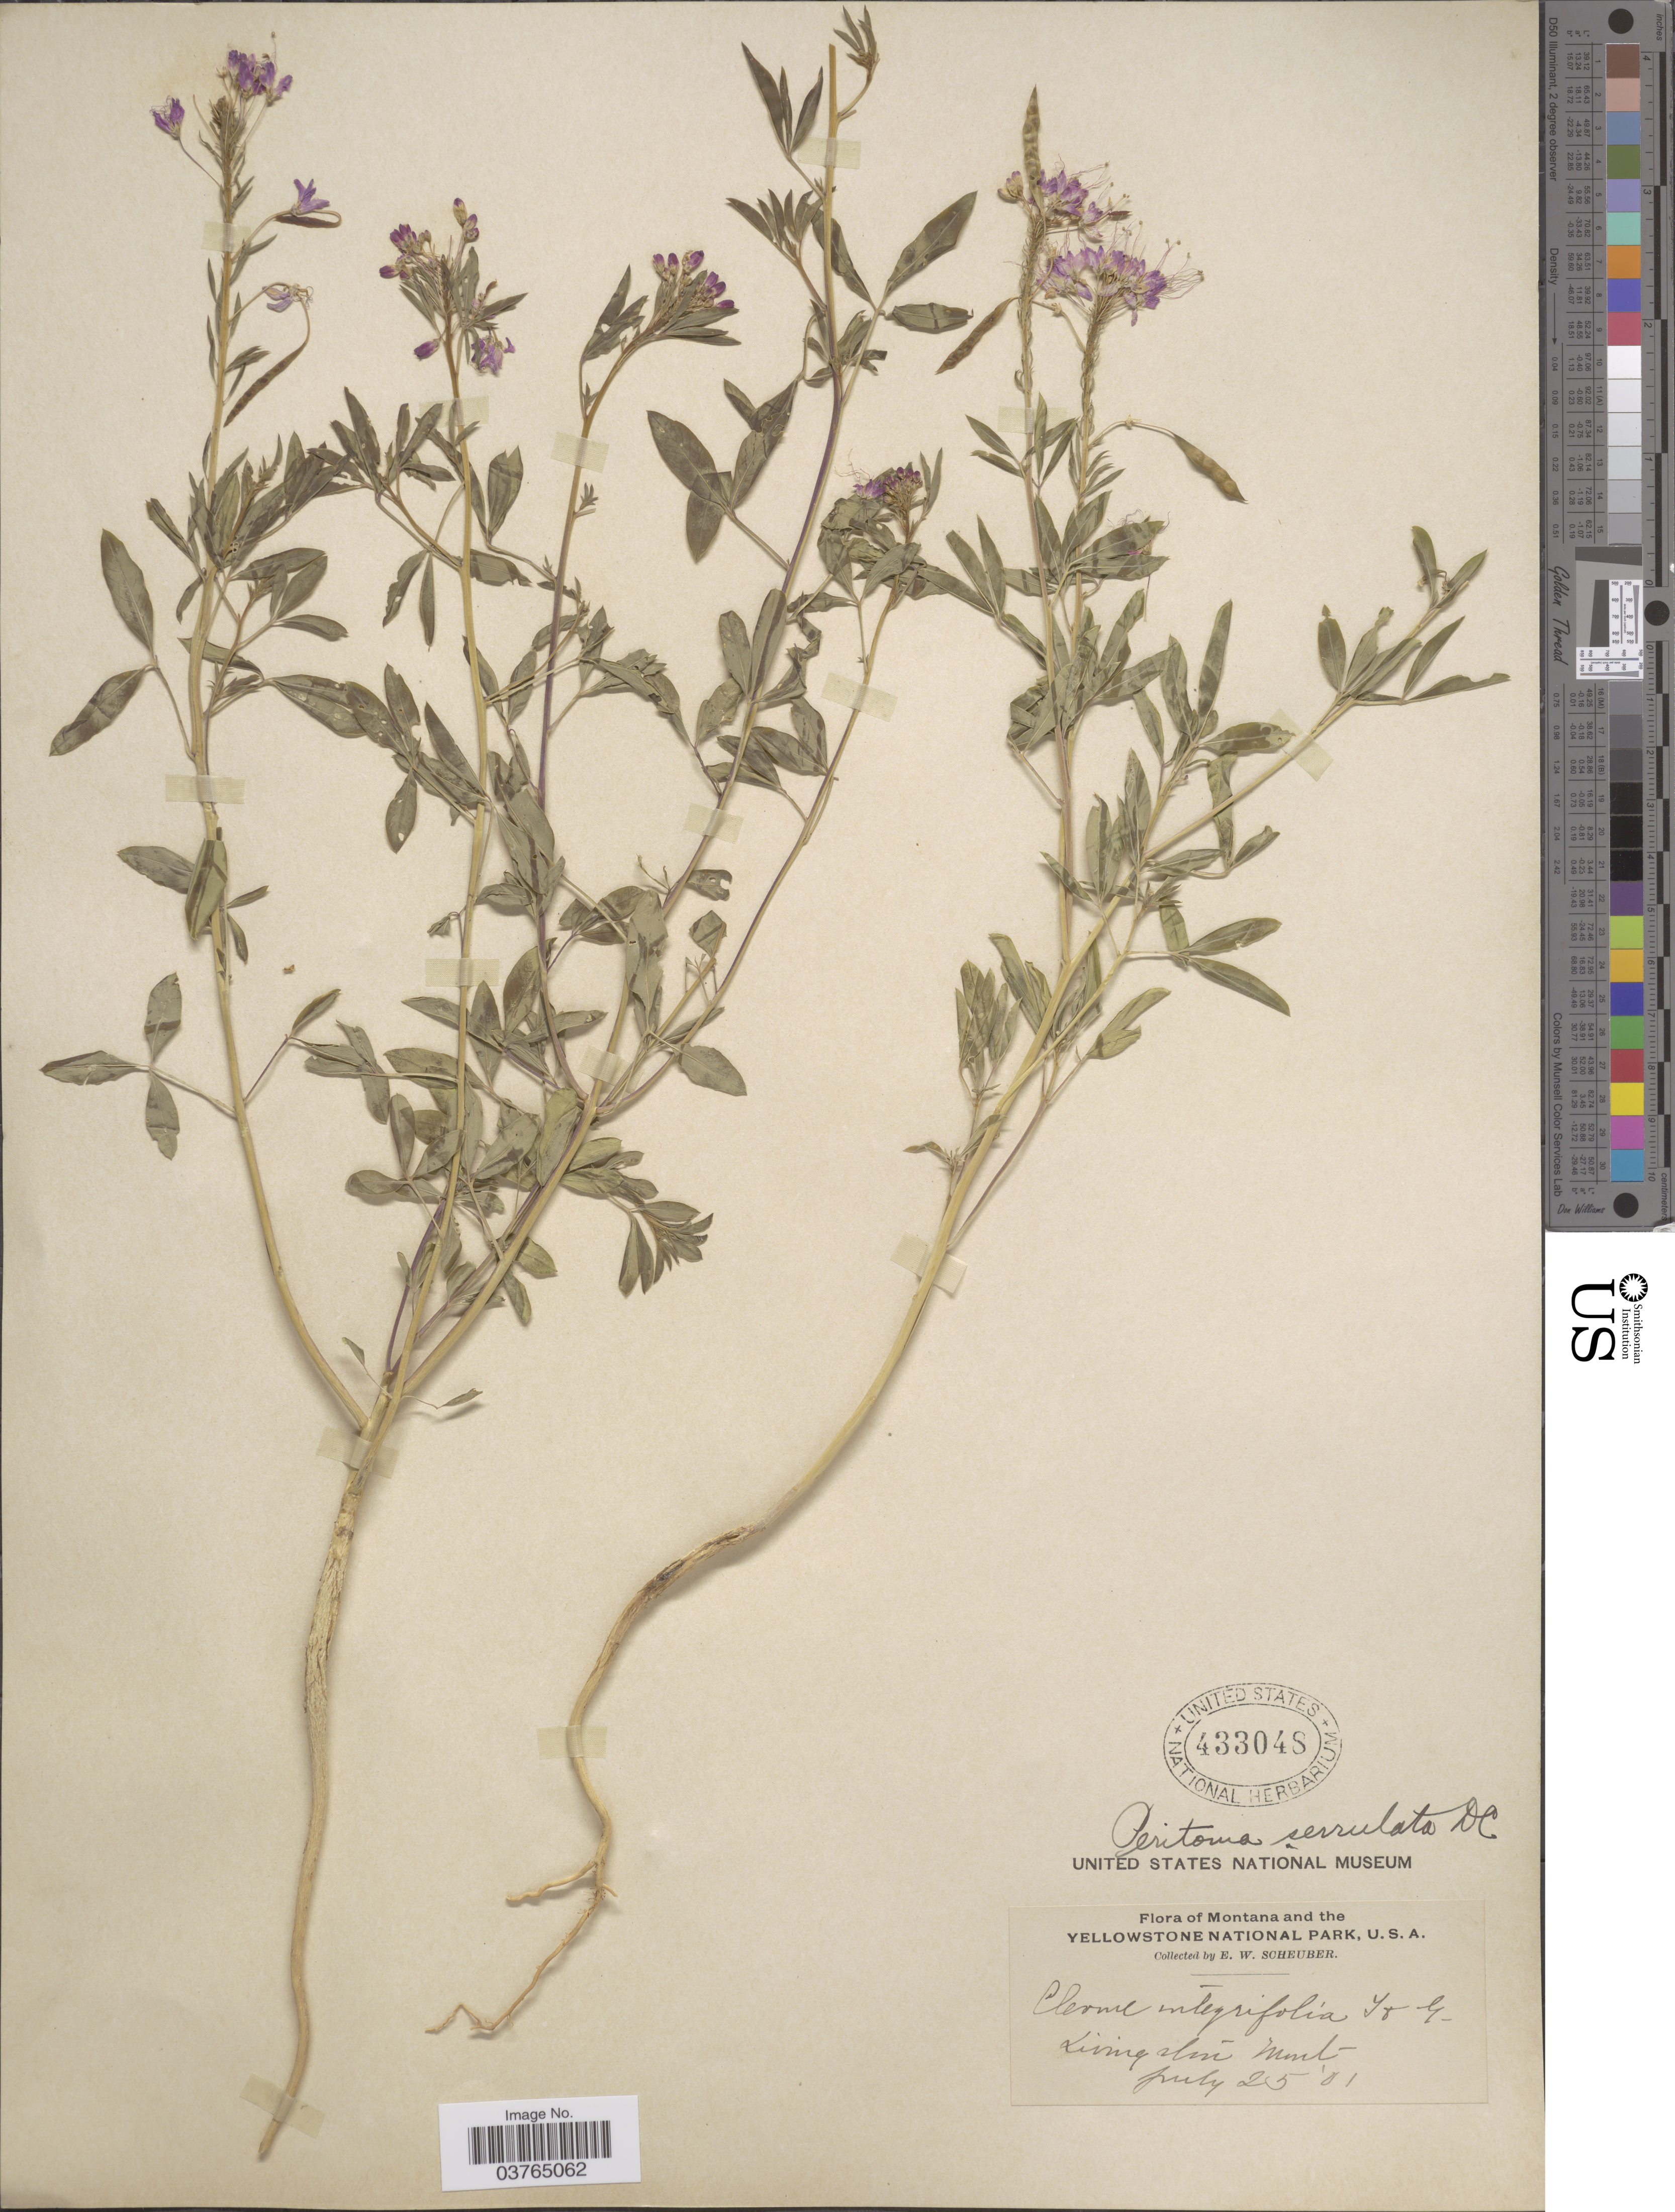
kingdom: Plantae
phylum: Tracheophyta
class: Magnoliopsida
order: Brassicales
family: Cleomaceae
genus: Cleomella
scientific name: Cleomella serrulata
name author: (Pursh) Roalson & J.C. Hall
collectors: E. Scheuber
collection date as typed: Transcribed d/m/y: 25/7/1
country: United States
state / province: Montana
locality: Yellowstone National Park. Livingston.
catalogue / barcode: US 433048